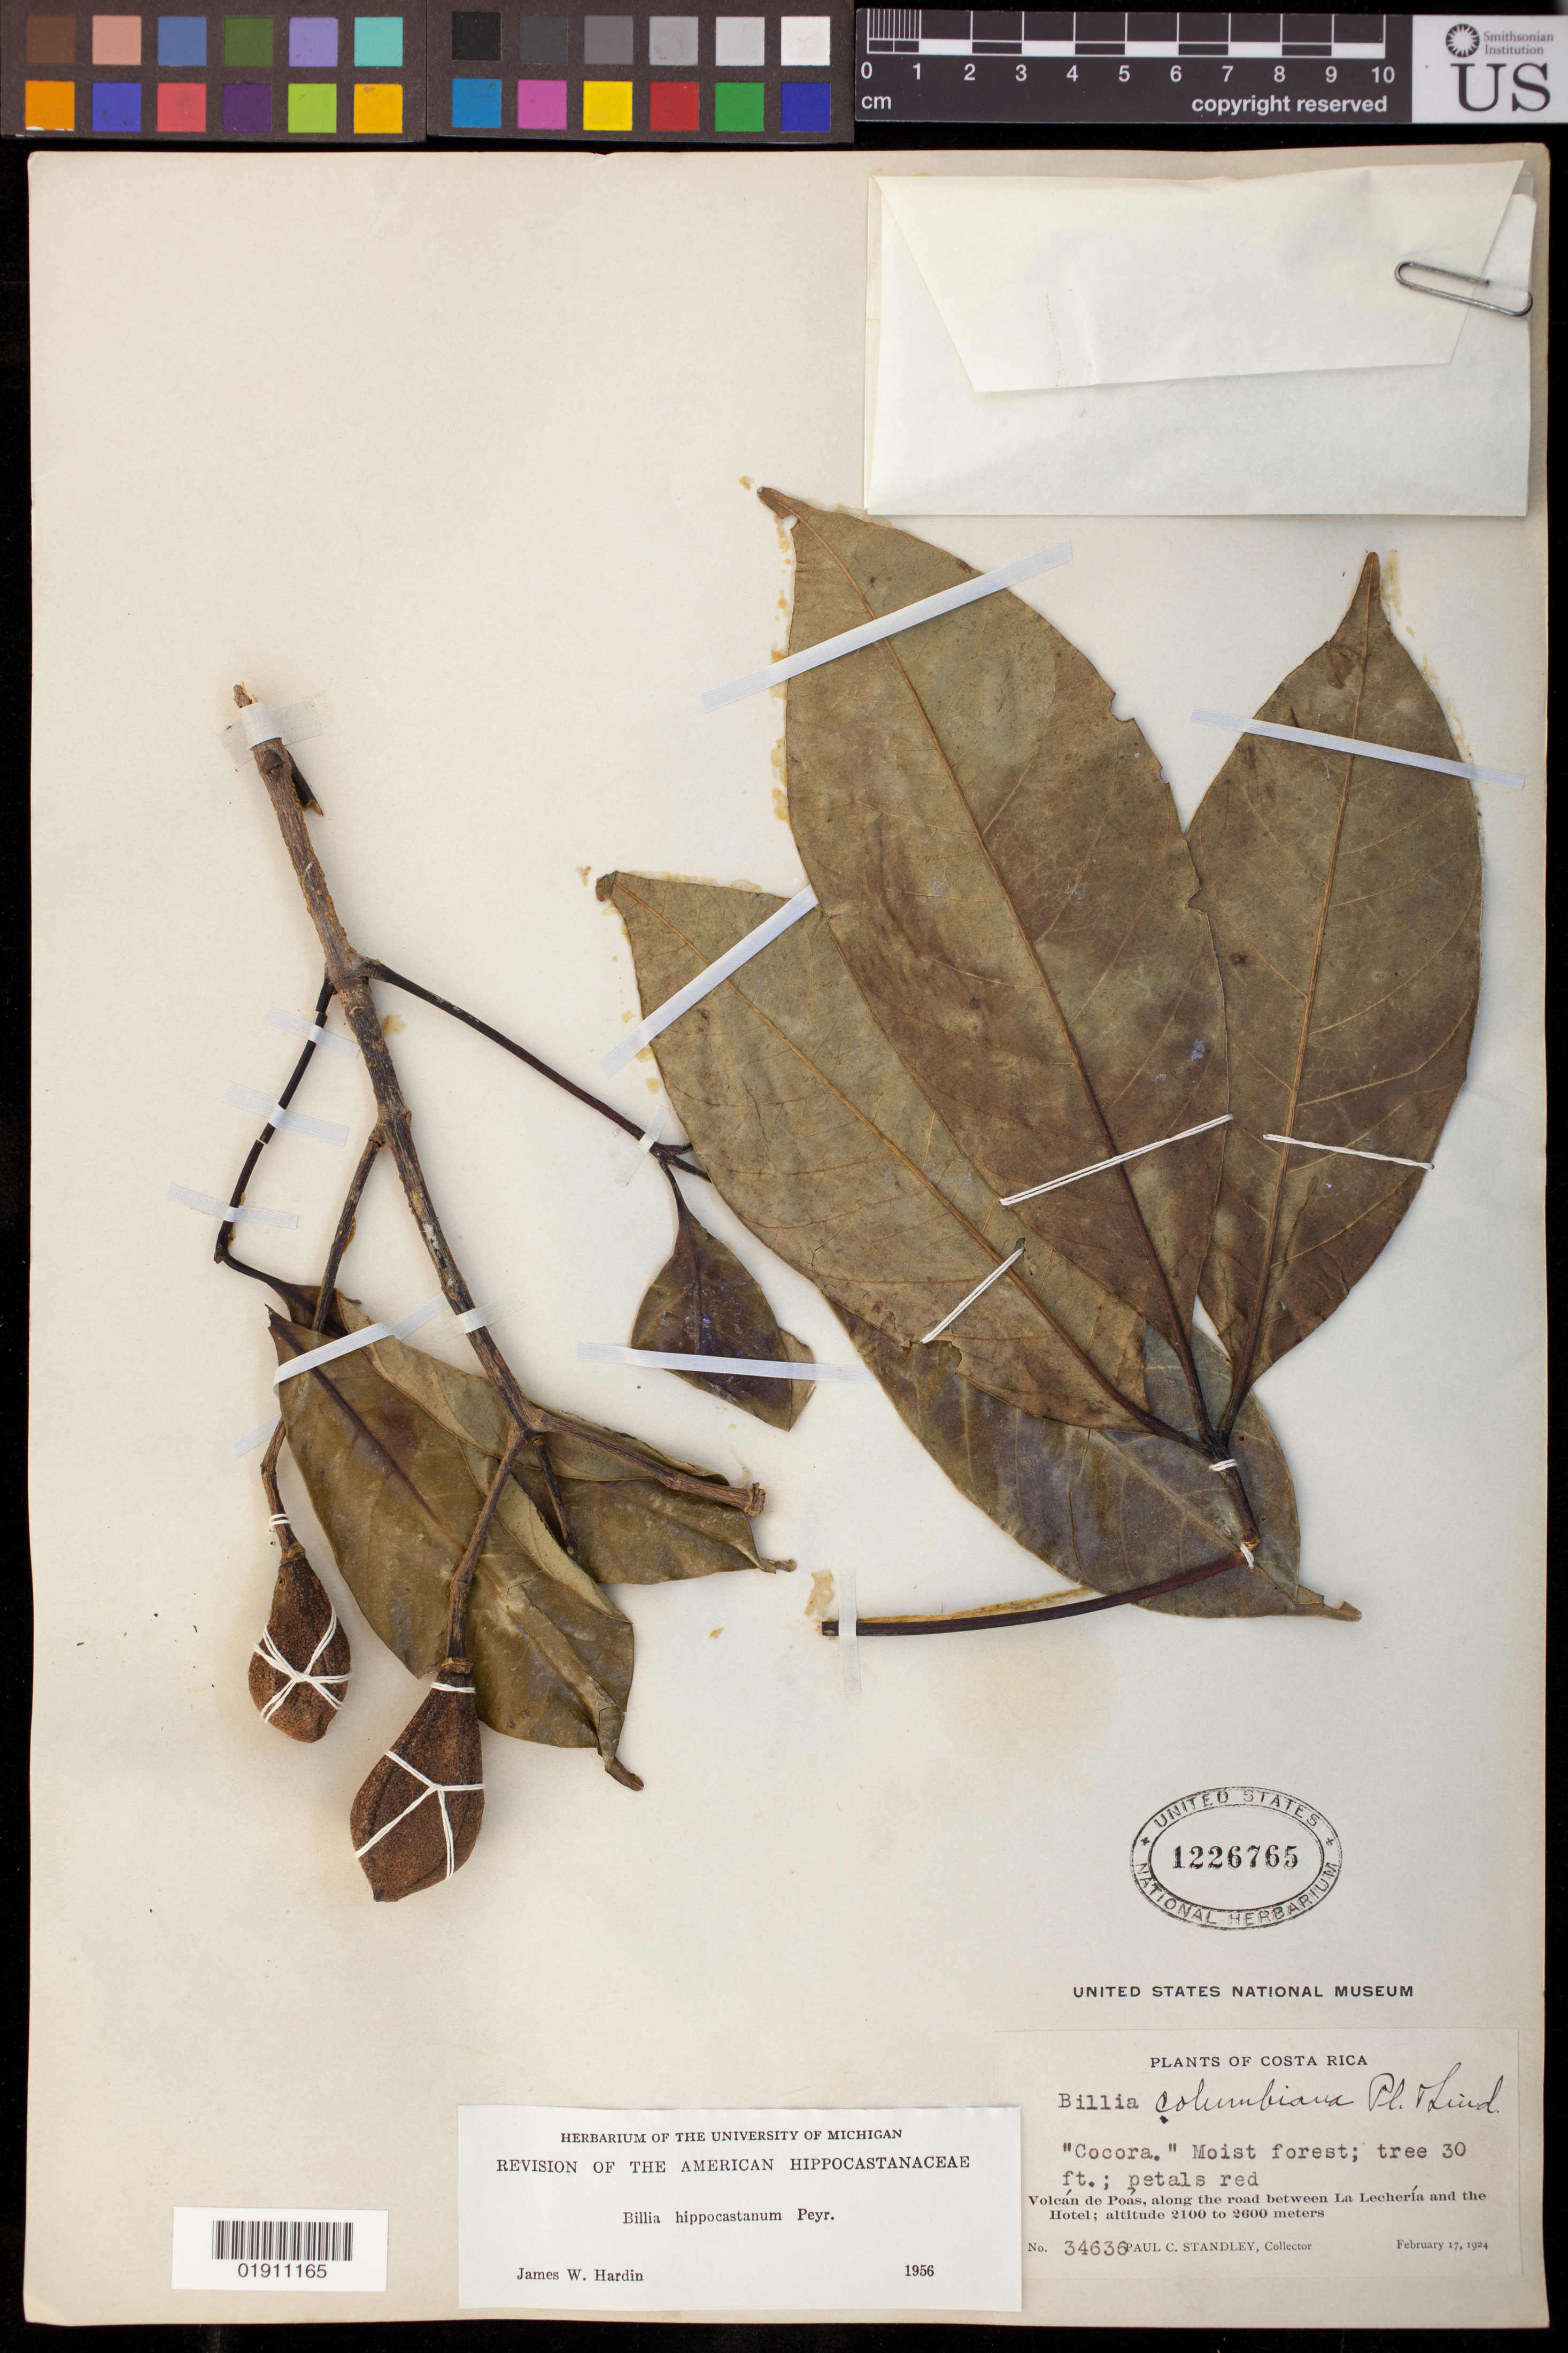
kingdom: Plantae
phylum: Tracheophyta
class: Magnoliopsida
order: Sapindales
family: Sapindaceae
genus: Billia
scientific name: Billia hippocastanum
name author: Peyr.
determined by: Hardin, J. W.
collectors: P. C. Standley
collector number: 34636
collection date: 1924-02-17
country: Costa Rica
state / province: Alajuela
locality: Volcan de Poas, along the road between La Lecheria and the Hotel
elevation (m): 2100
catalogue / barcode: US 1226765